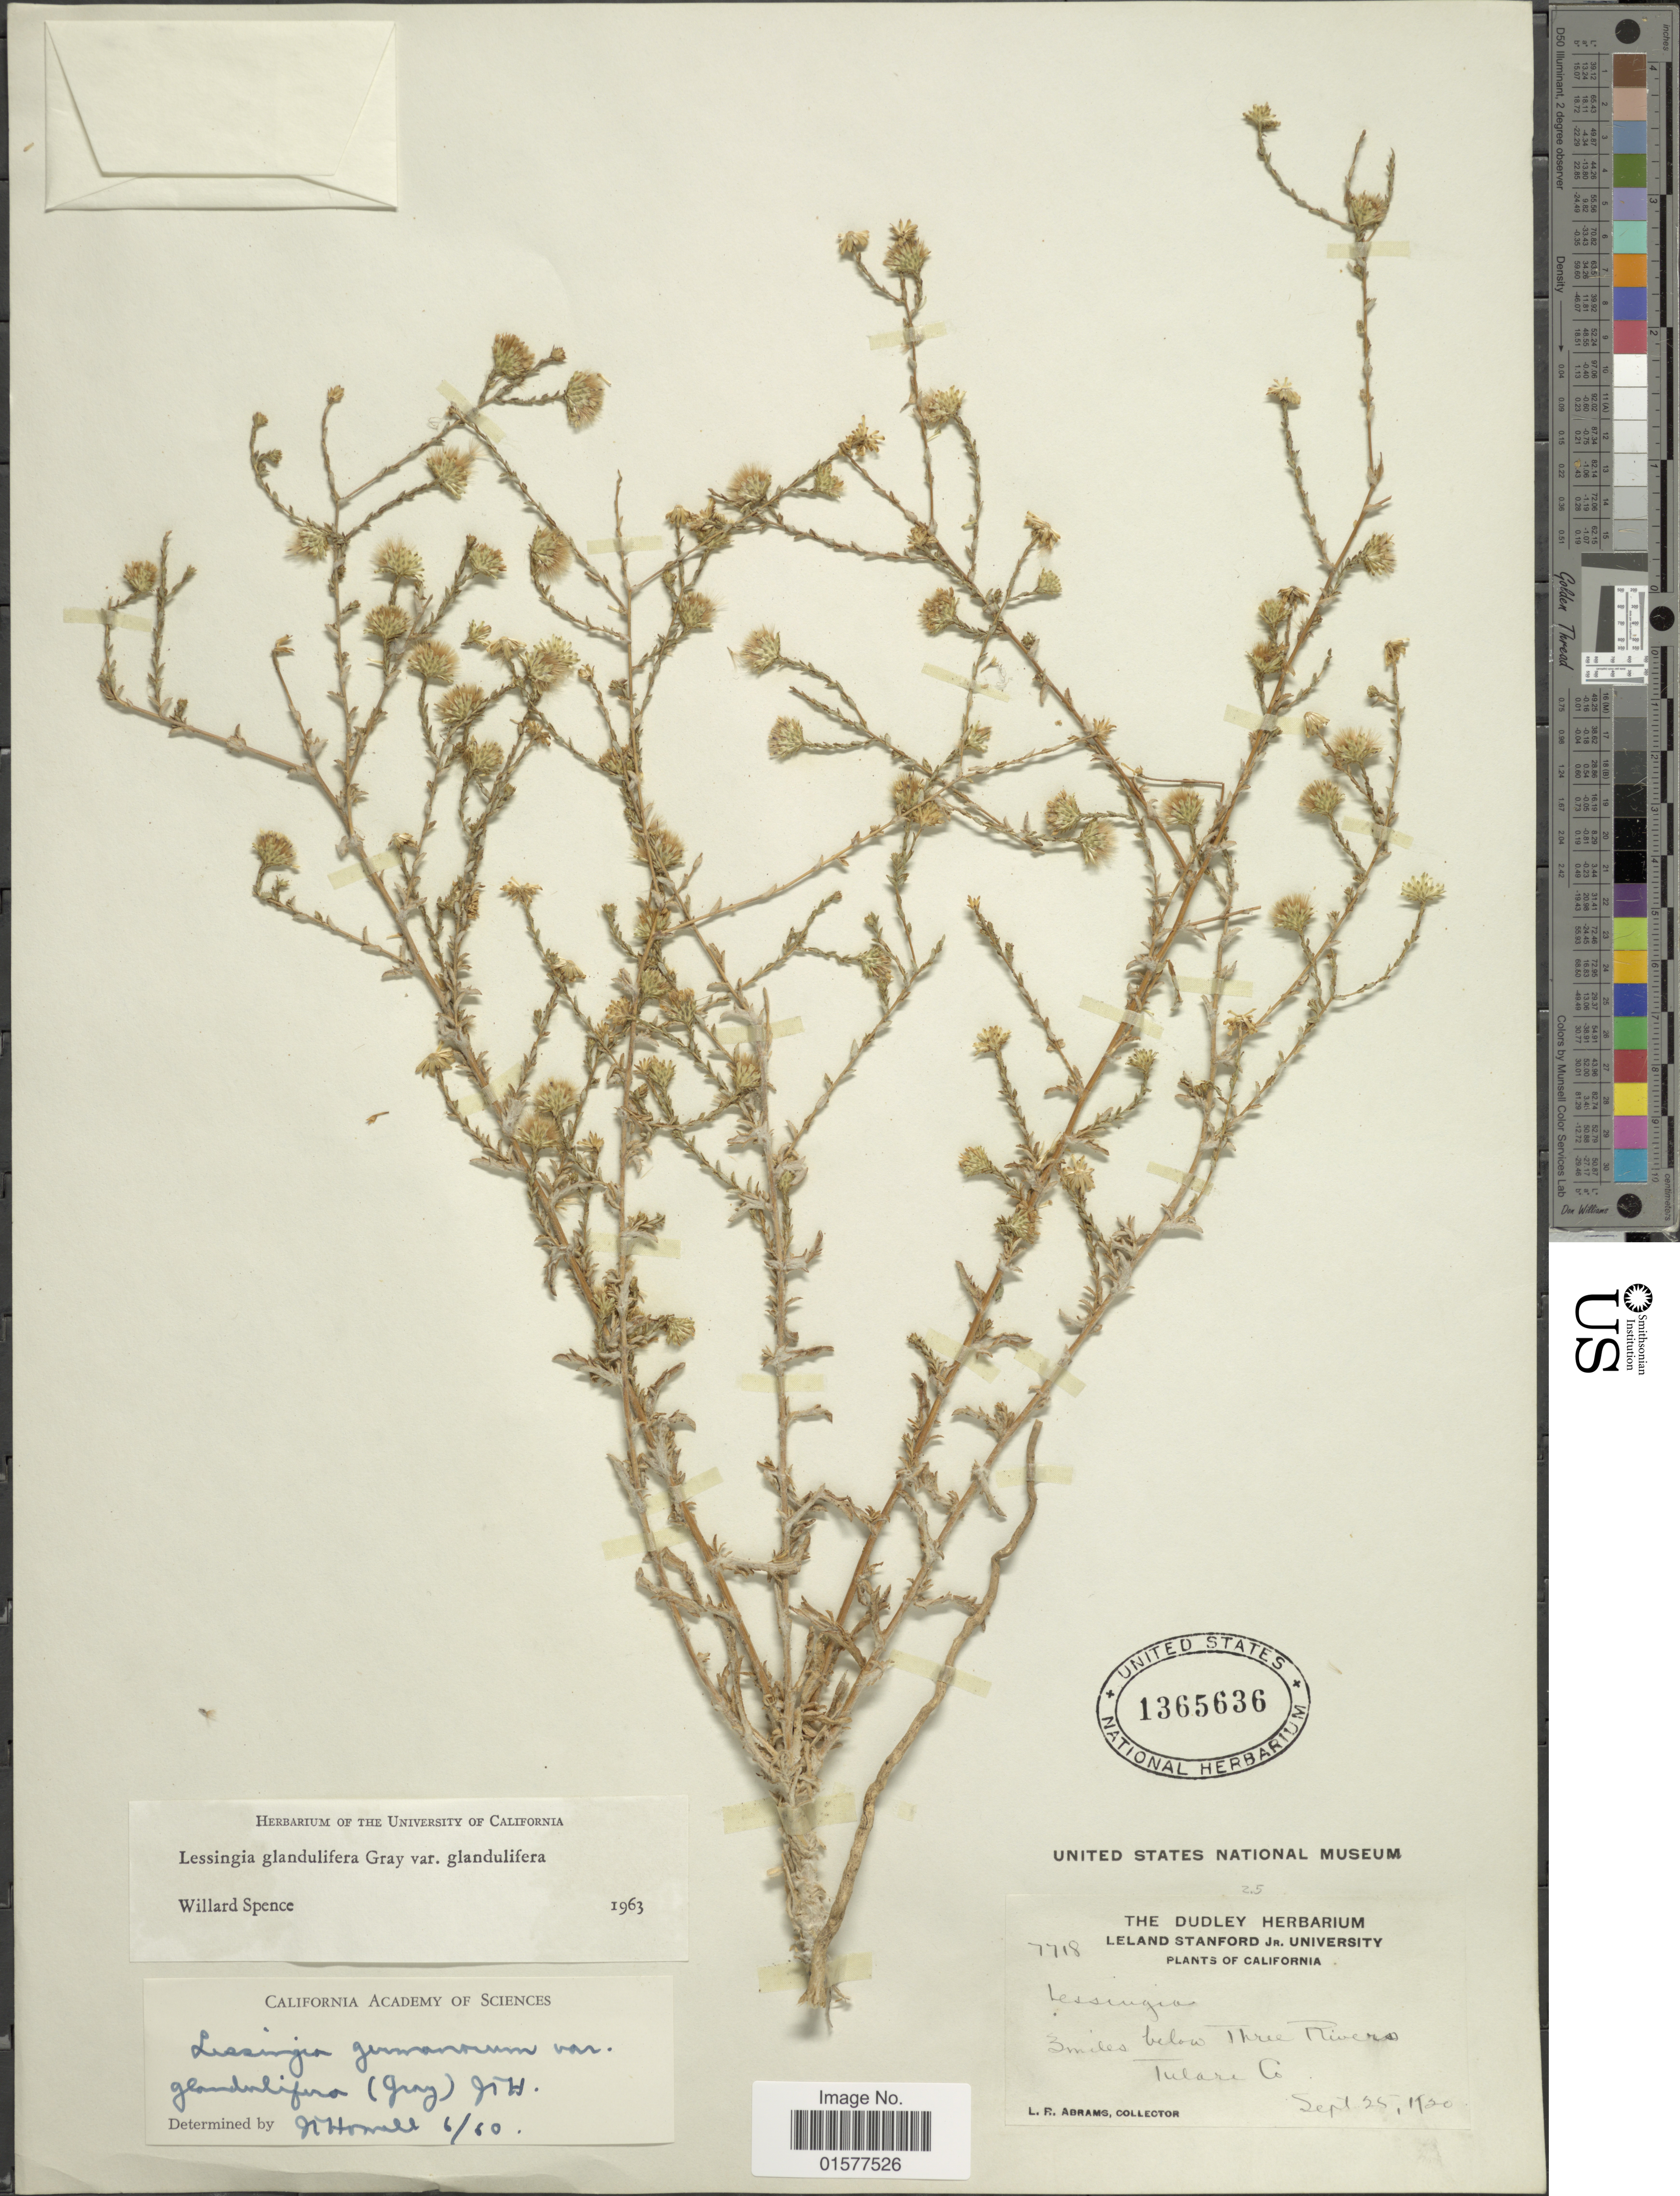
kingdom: Plantae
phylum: Tracheophyta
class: Magnoliopsida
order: Asterales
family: Asteraceae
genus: Lessingia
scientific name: Lessingia glandulifera var. glandulifera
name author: (A. Gray) J.T. Howell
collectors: L. Abrams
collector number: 7718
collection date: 1920-09-25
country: United States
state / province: California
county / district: Tulare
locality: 3 miles below Three Rivers, Tulare Co.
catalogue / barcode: US 1365636